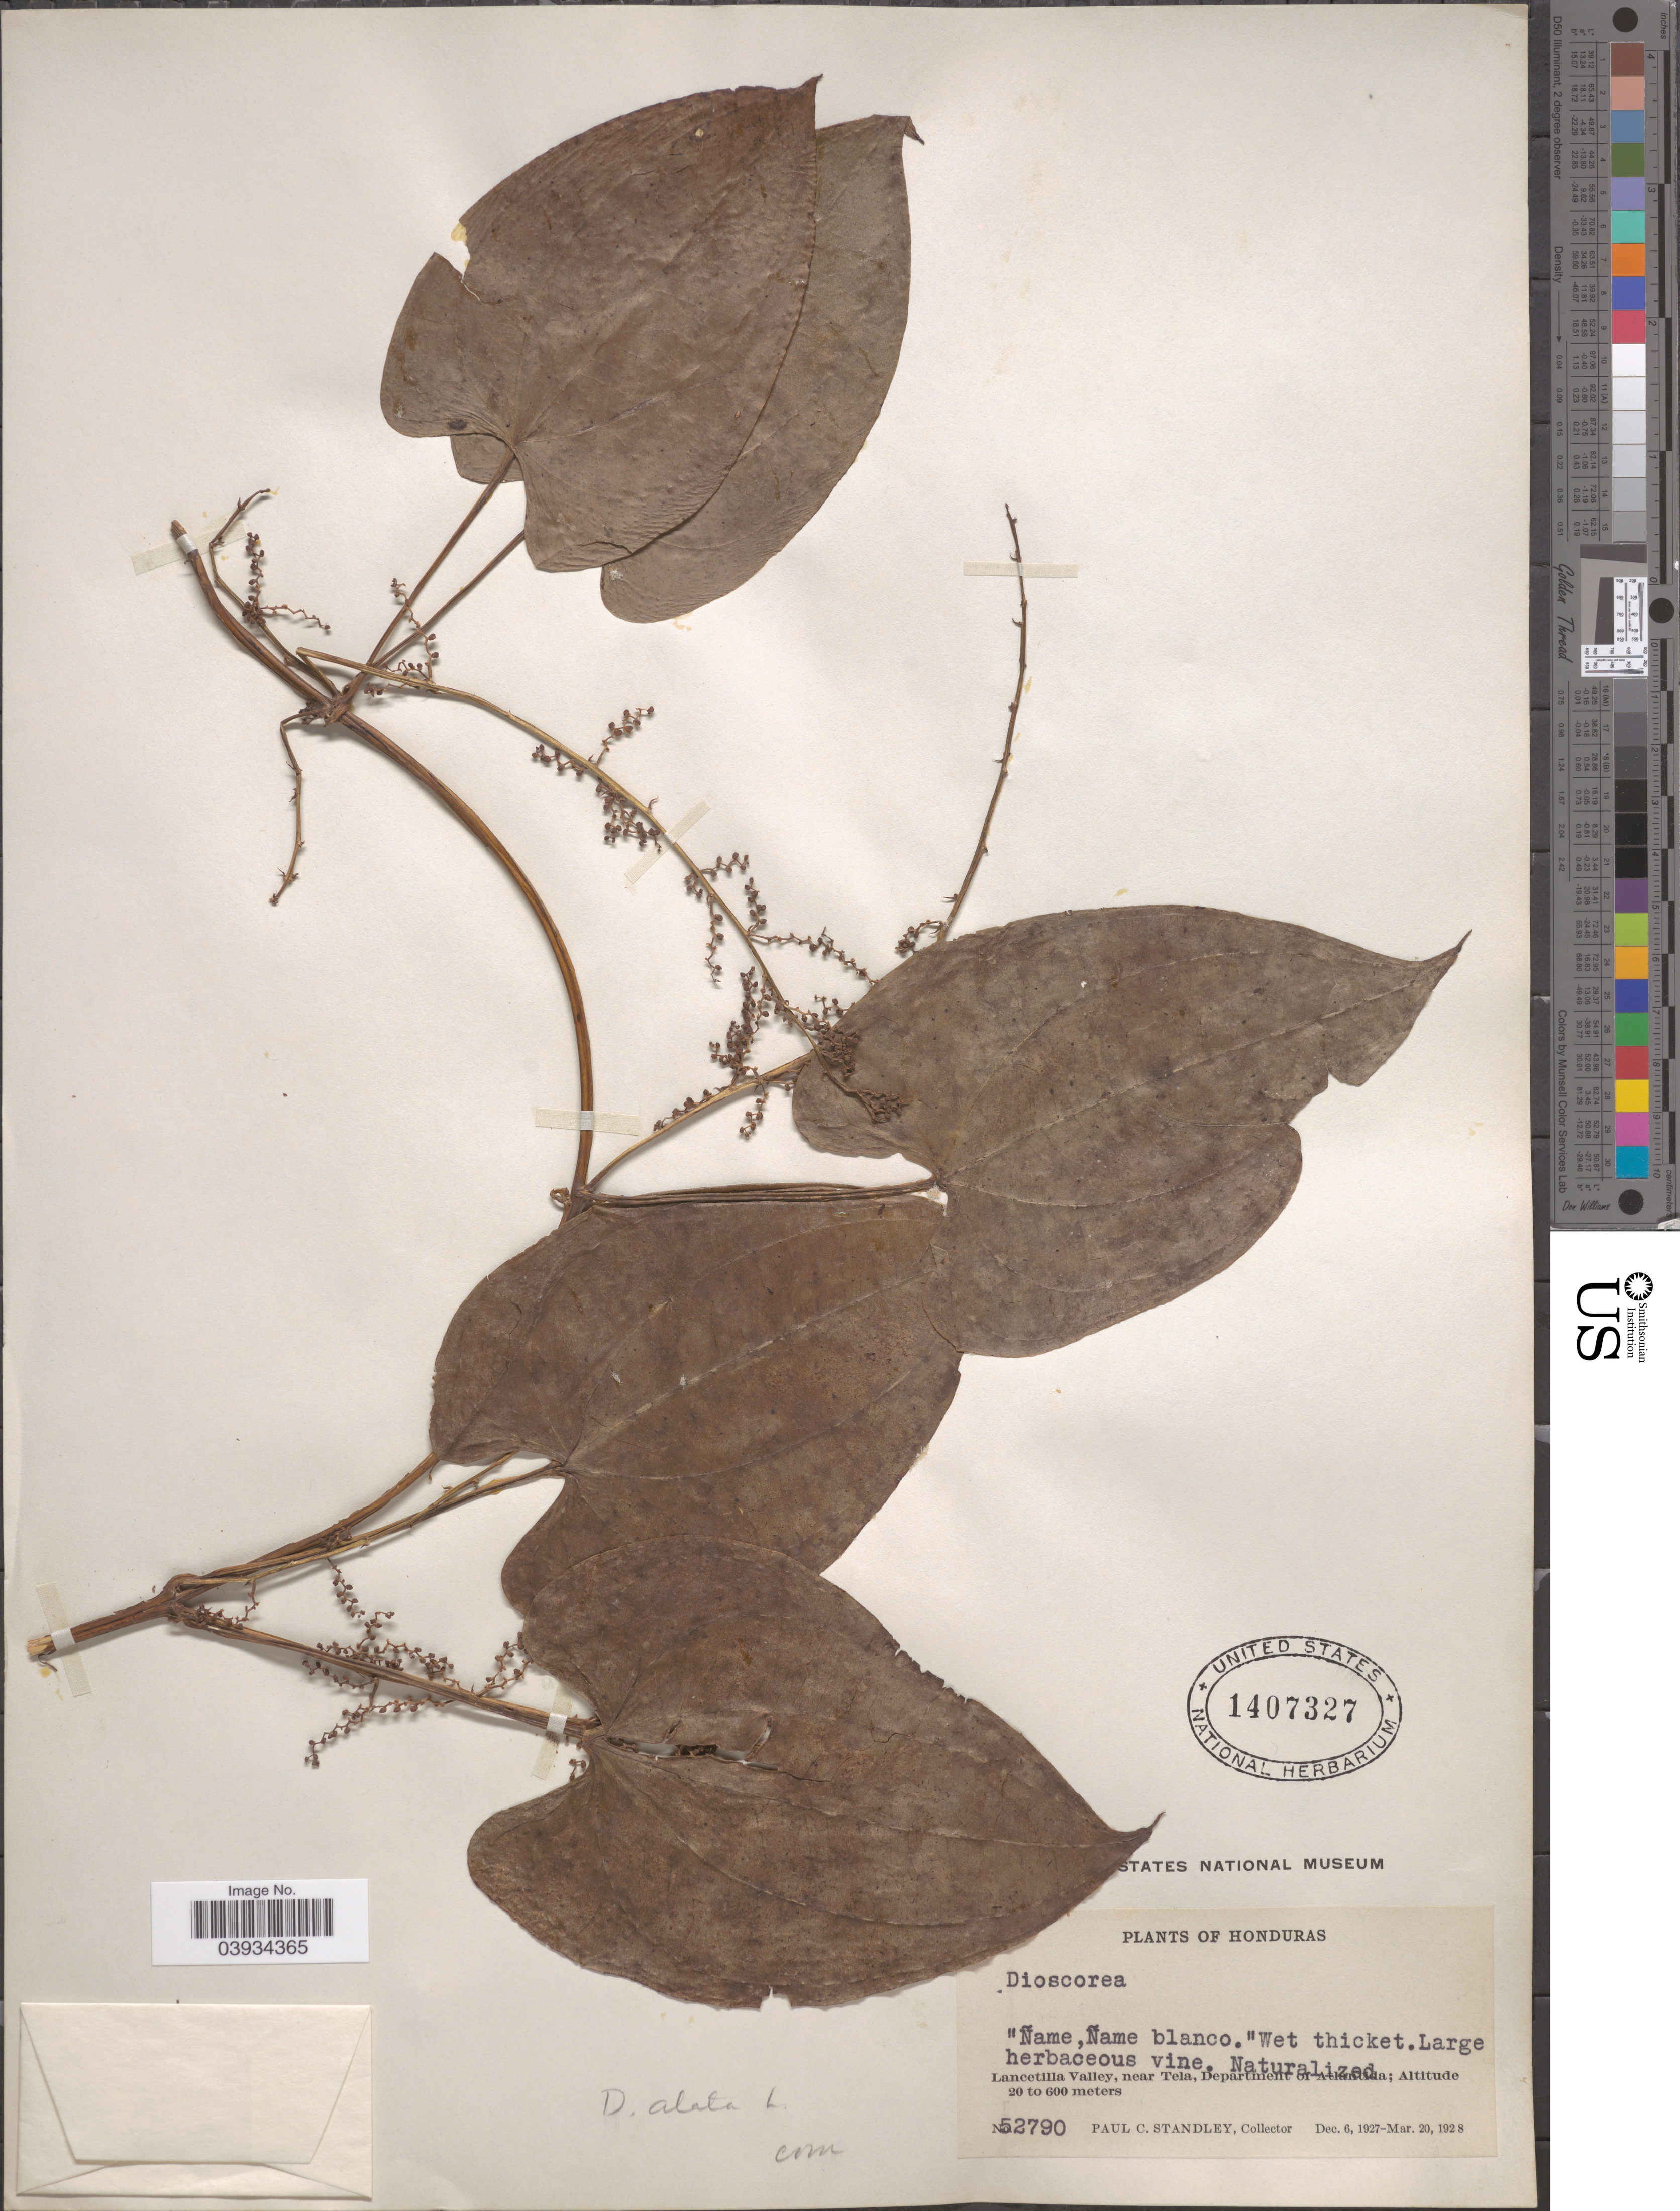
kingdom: Plantae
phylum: Tracheophyta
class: Liliopsida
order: Dioscoreales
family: Dioscoreaceae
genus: Dioscorea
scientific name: Dioscorea alata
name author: L.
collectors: P. C. Standley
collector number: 52790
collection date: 1927-12-06/1928-03-20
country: Honduras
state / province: Atlantida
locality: Lancetilla Valley, near Tela, Department of Atlantida.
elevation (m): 20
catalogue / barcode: US 1407327